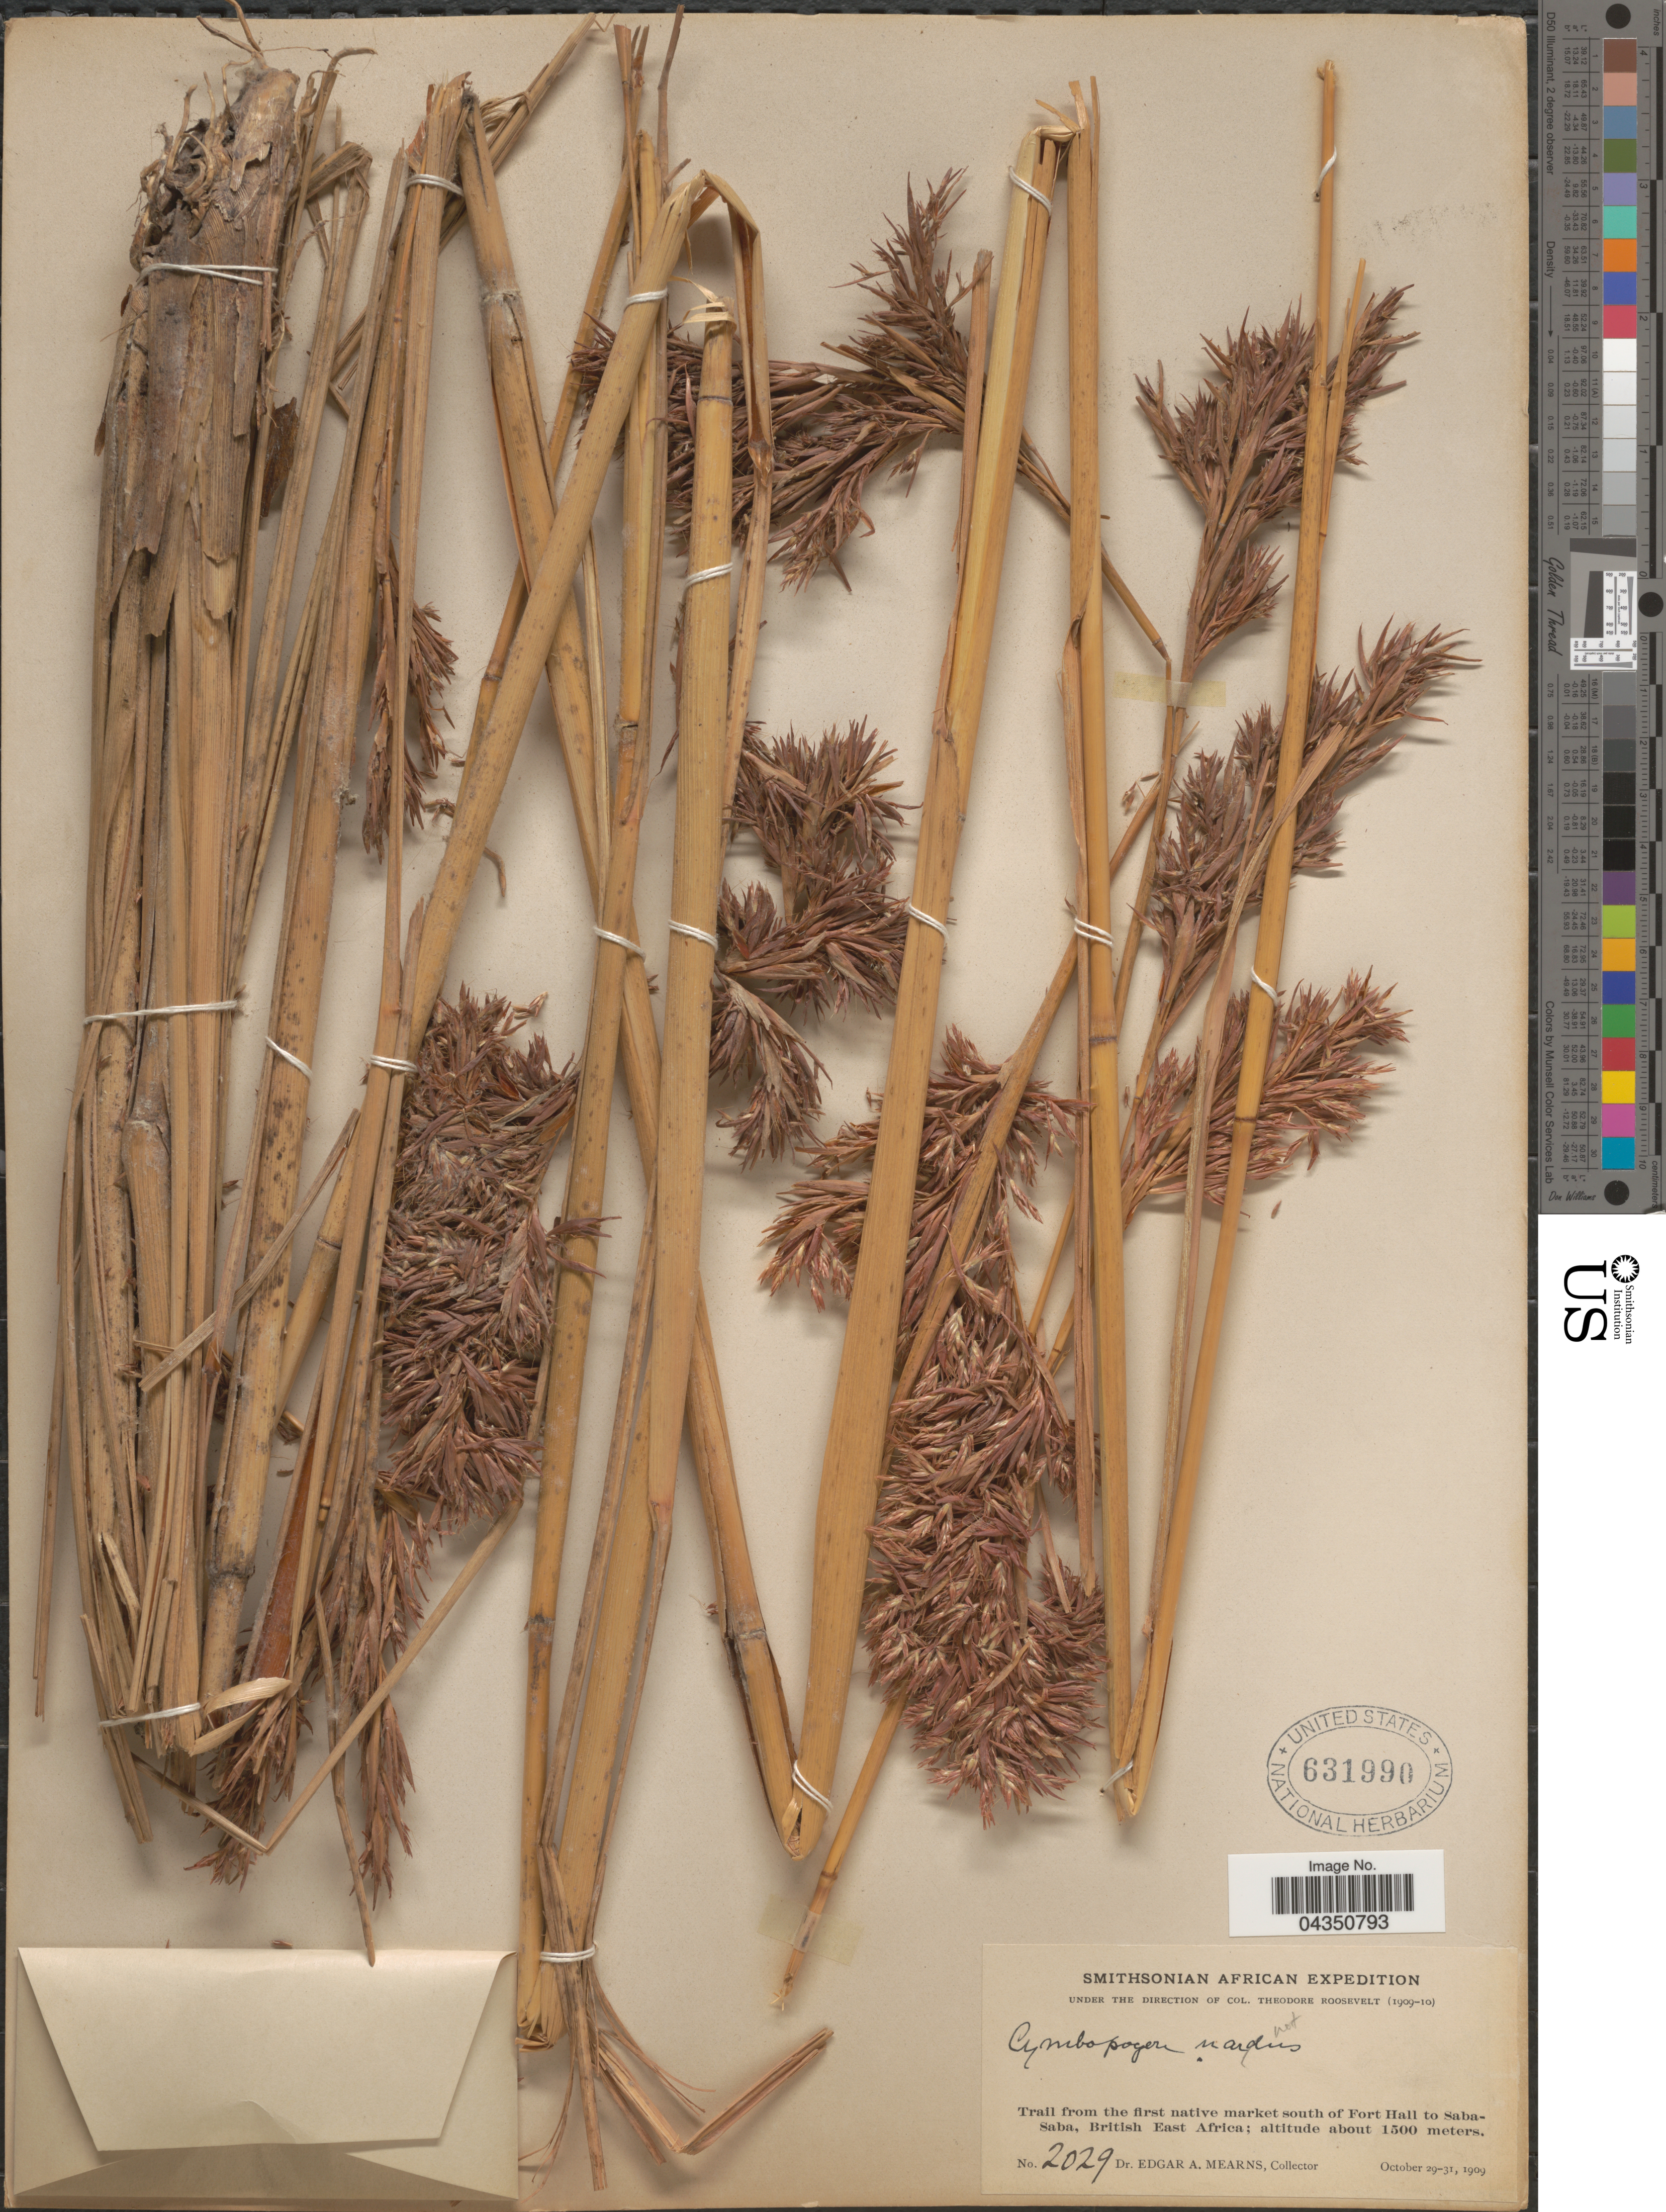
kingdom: Plantae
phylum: Tracheophyta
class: Liliopsida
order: Poales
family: Poaceae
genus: Cymbopogon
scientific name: Cymbopogon sp.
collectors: E. A. Mearns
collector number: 2029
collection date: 1909-10-29/1909-10-31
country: Kenya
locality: Smithsonian African Expedition. Trail from the first native market south of Fort Hall to Saba-Saba, British East Africa.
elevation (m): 1500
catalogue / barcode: US 631990